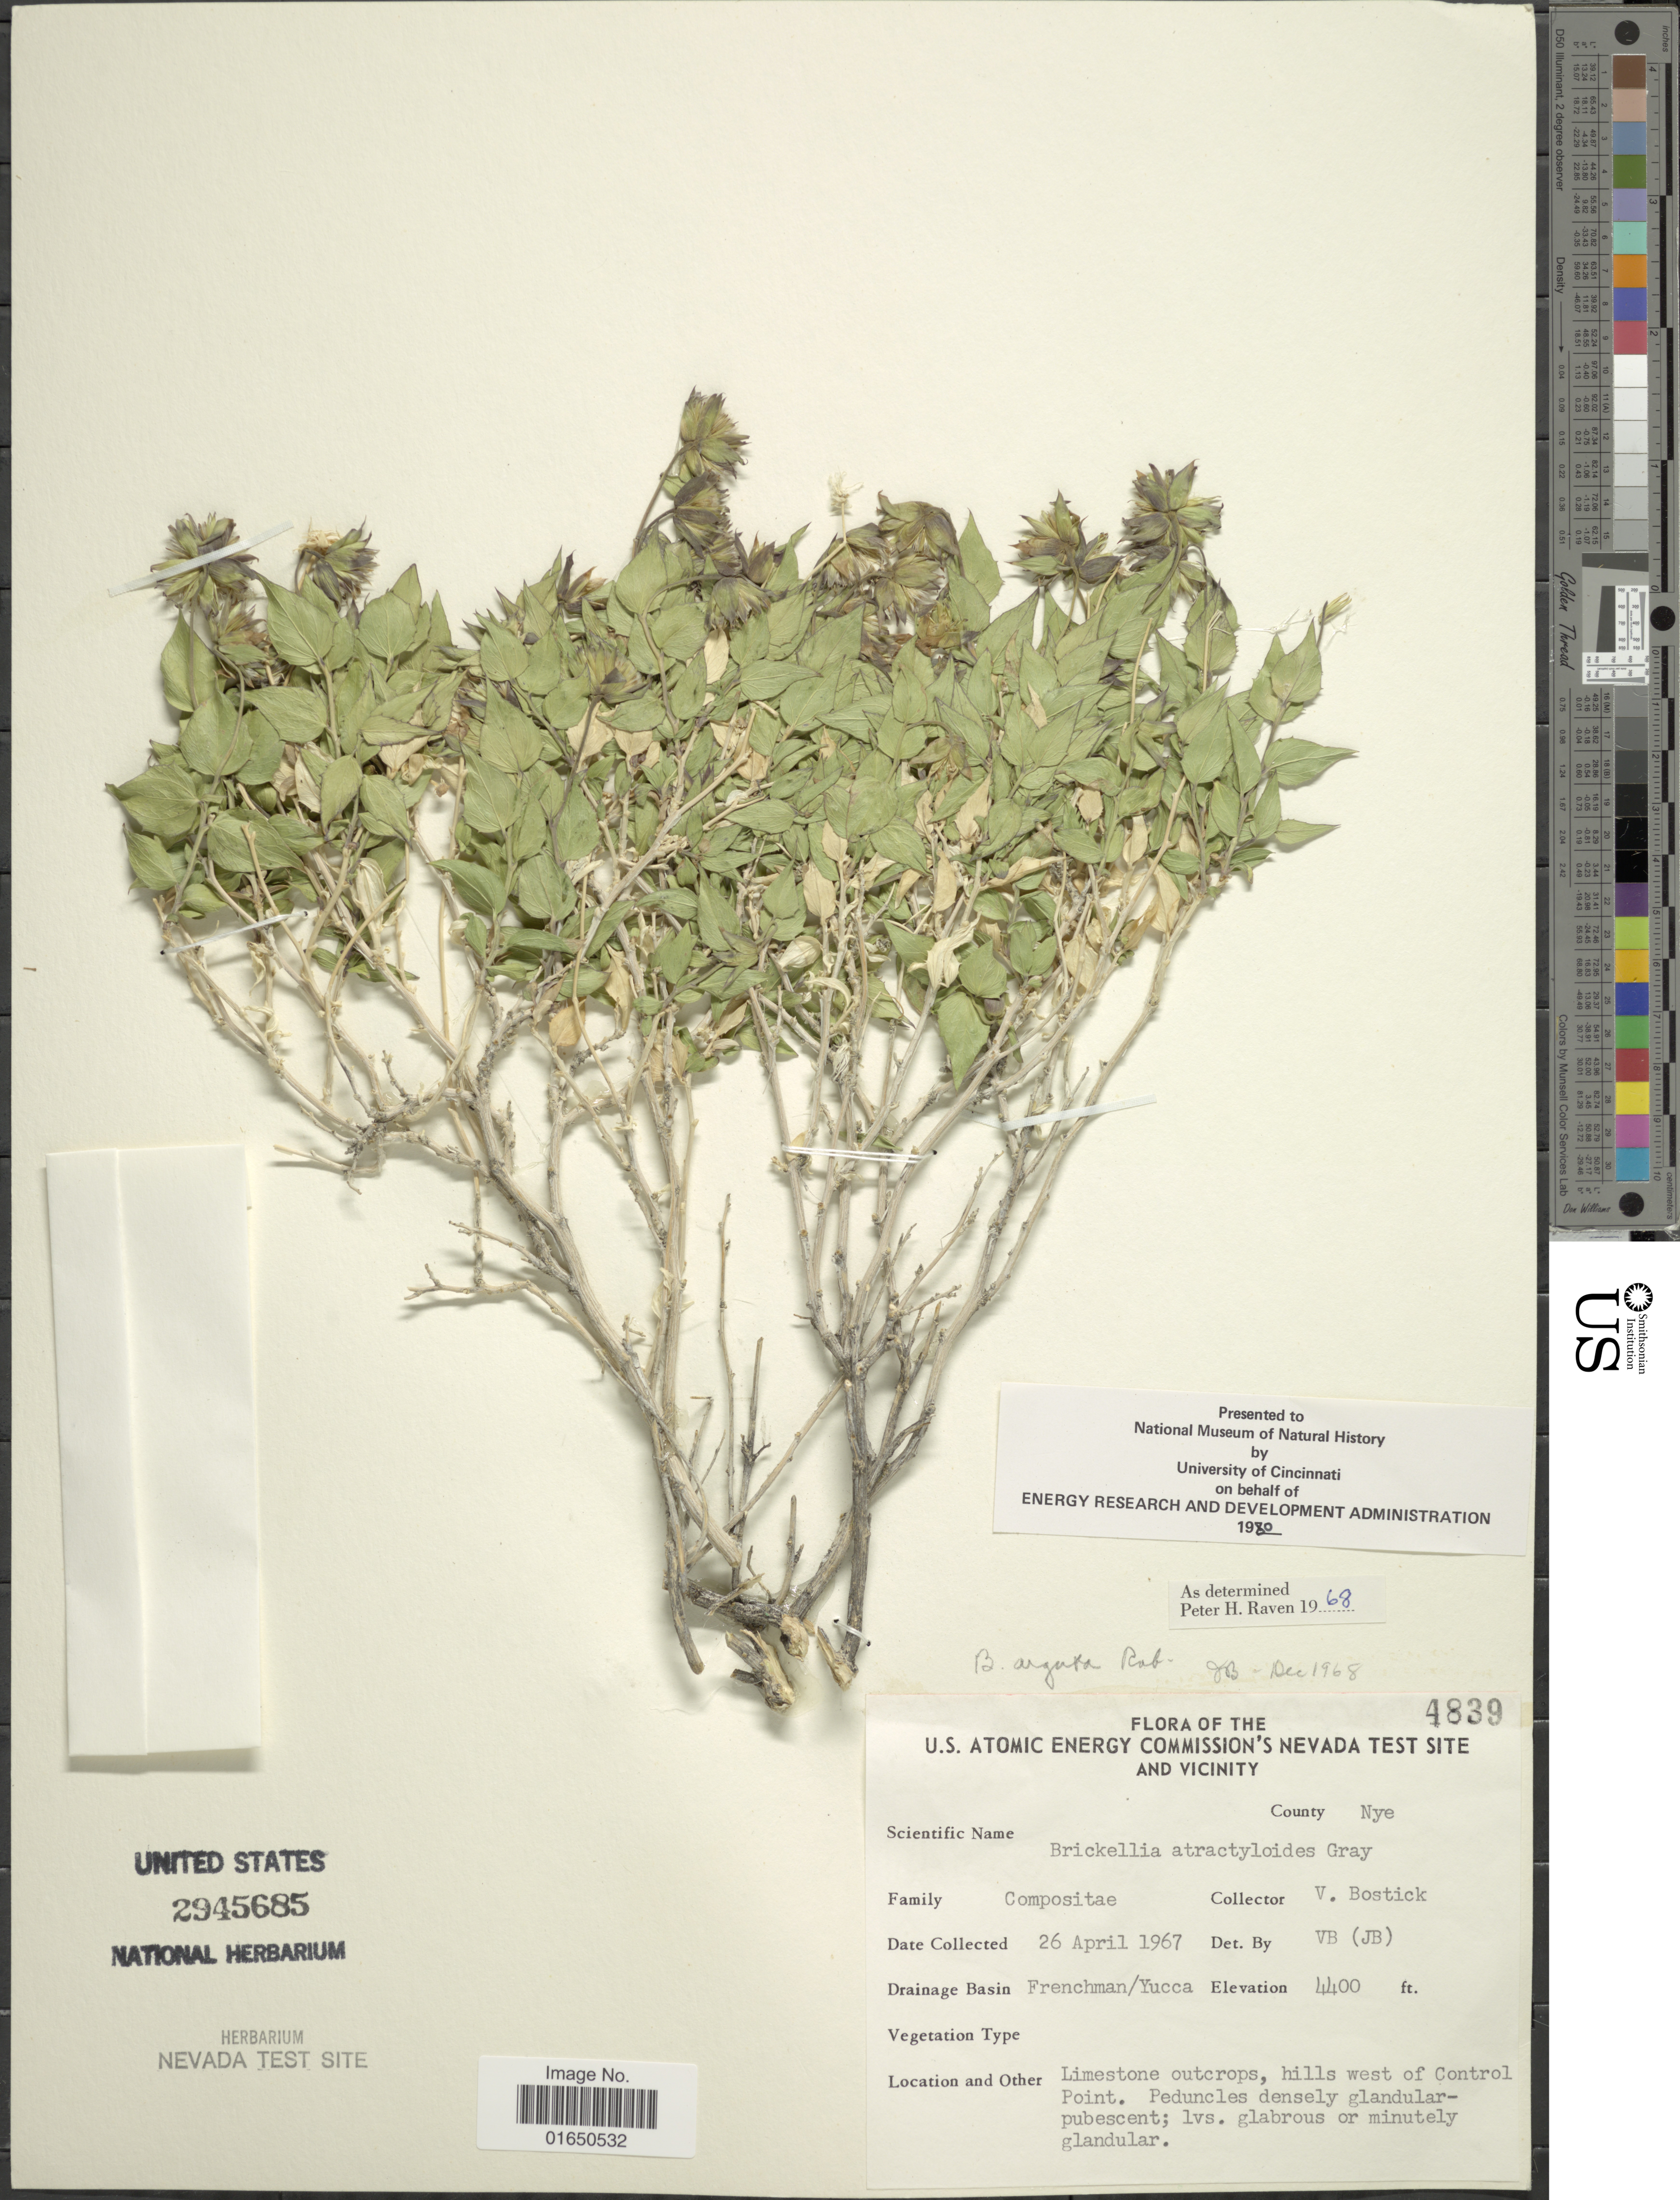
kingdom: Plantae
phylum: Tracheophyta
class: Magnoliopsida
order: Asterales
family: Asteraceae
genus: Brickellia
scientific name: Brickellia arguta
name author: B.L. Rob.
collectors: V. Bostick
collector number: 4839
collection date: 1967-04-26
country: United States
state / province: Nevada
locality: U. S. Atomic Energy Commission's Nevada's test site and vicinity. County Nye. Drainage Basin Frenchman/Yucca. hills west of Control Point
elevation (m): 1341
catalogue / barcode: US 2945685